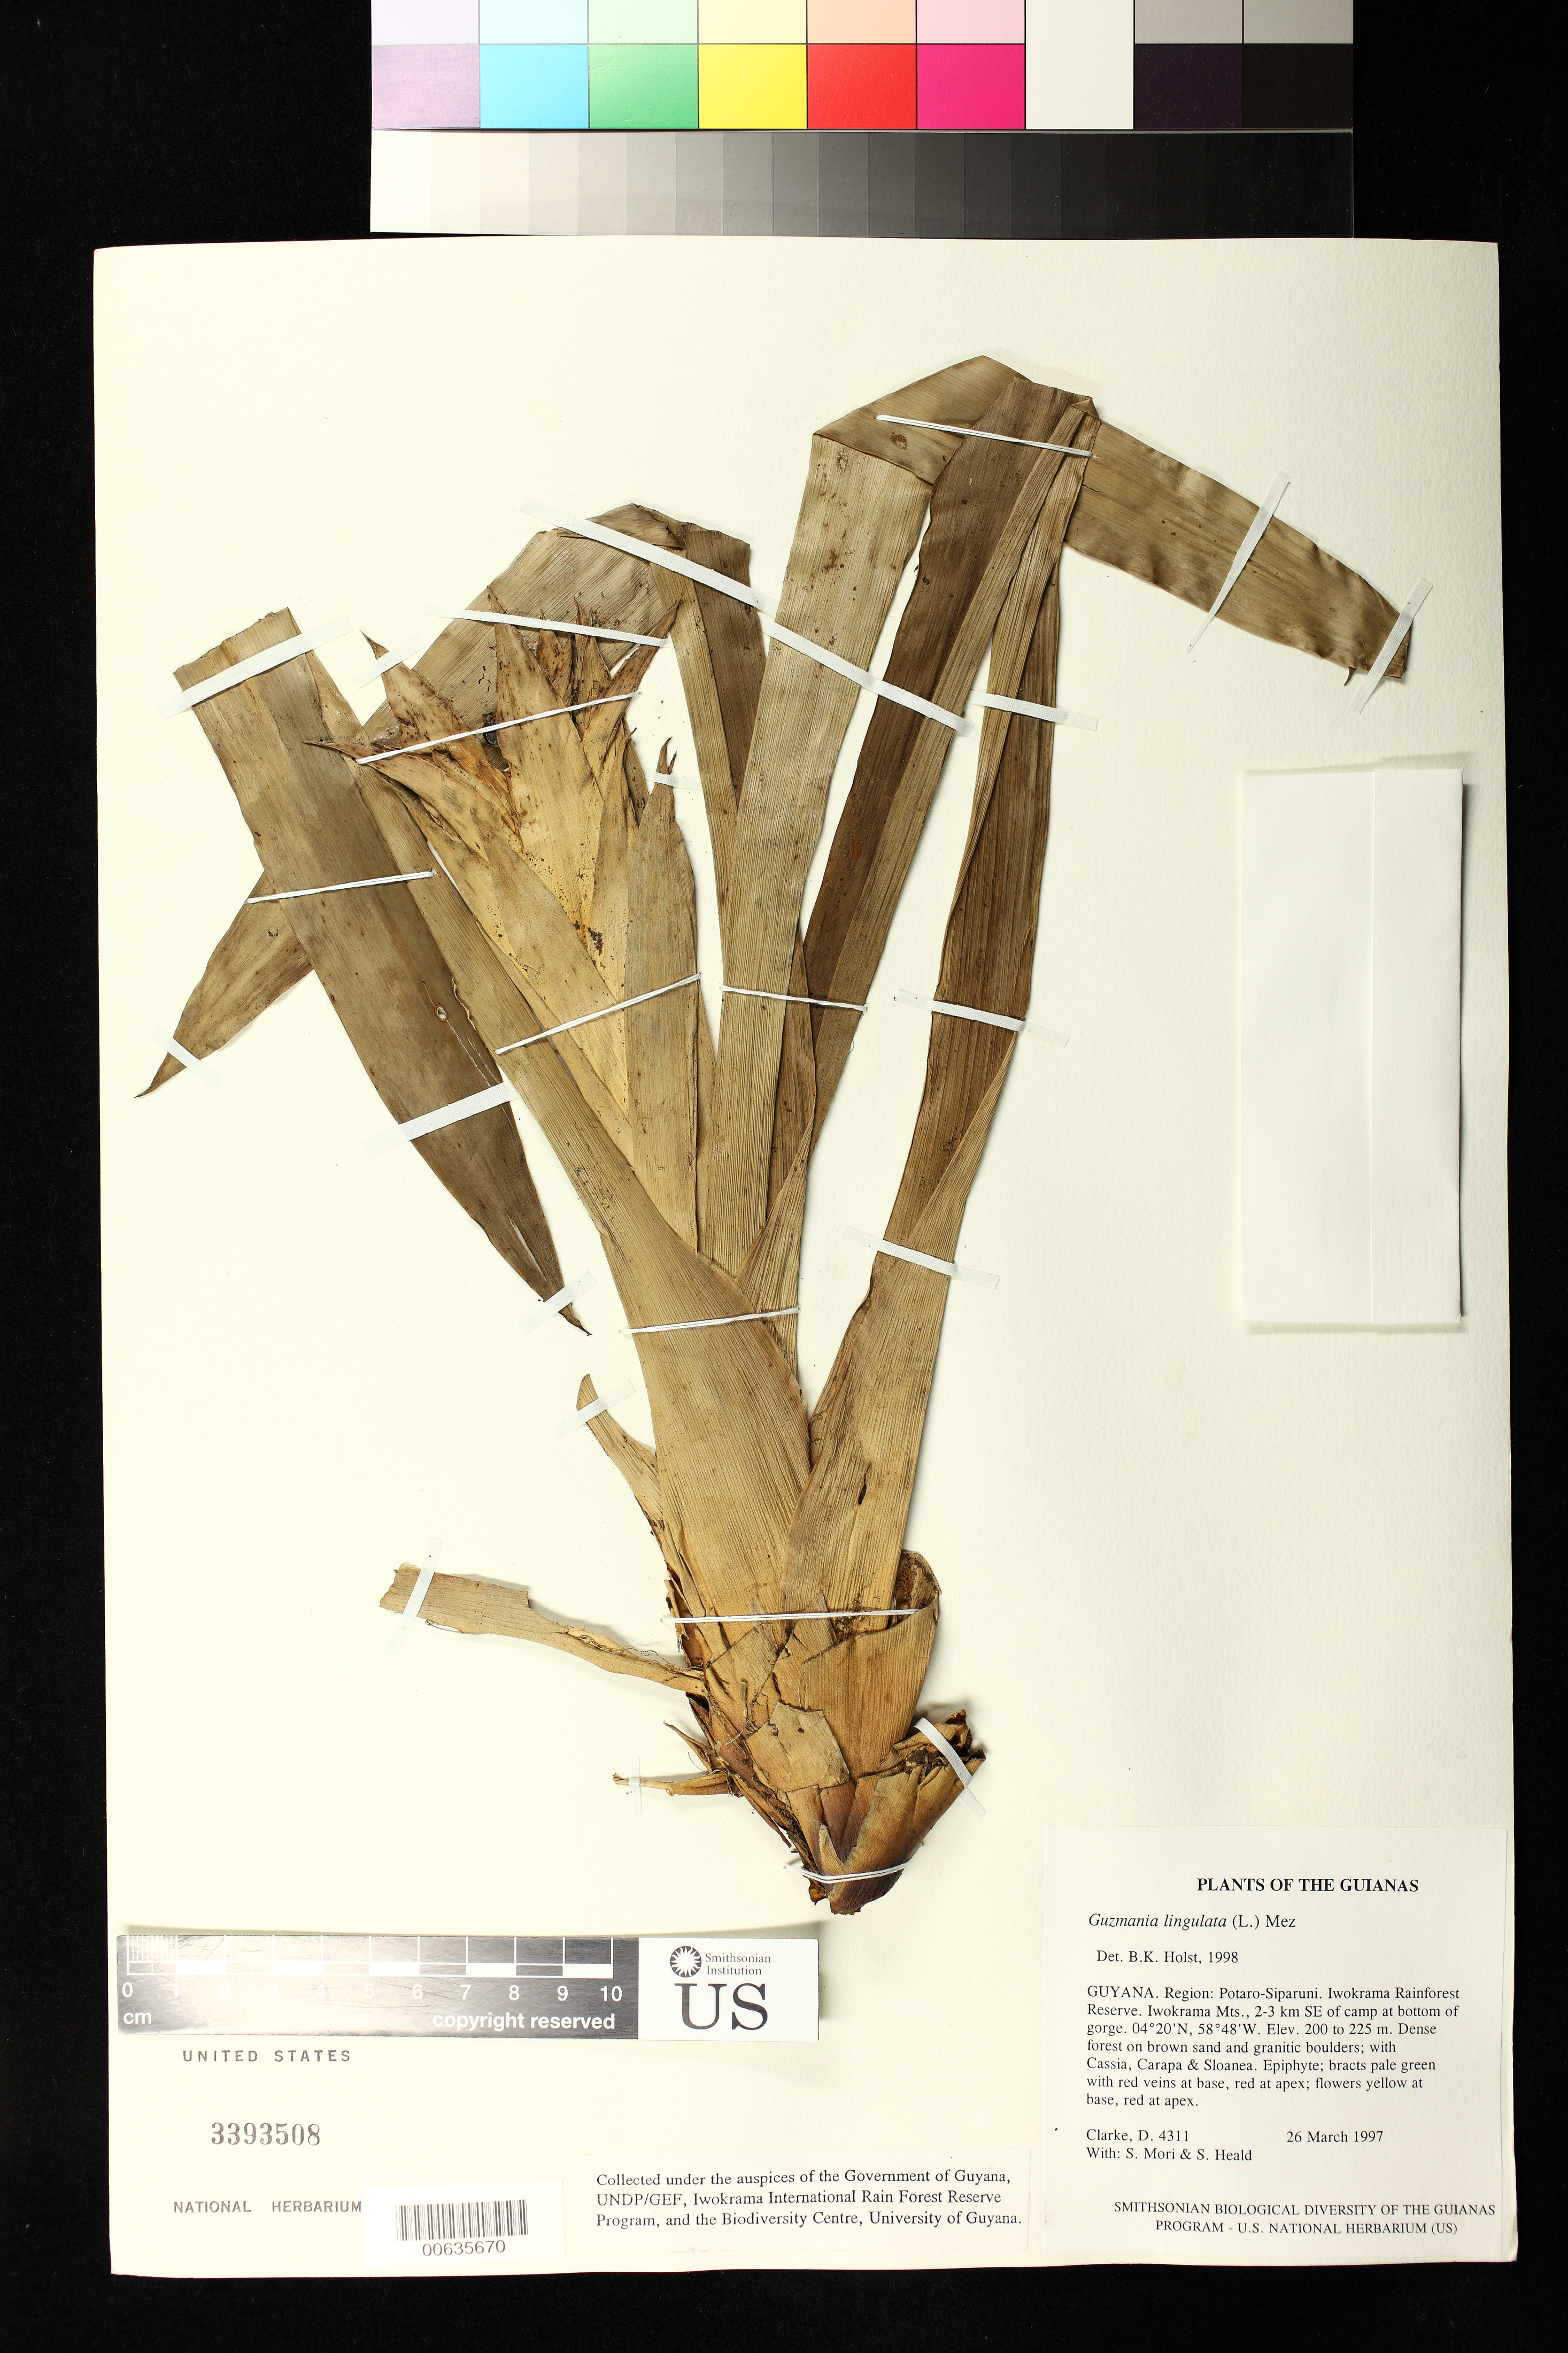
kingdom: Plantae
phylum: Tracheophyta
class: Liliopsida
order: Poales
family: Bromeliaceae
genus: Guzmania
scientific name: Guzmania lingulata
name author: (L.) Mez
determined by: Holst, Bruce K.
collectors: H. D. Clarke, S. Mori & S. Heald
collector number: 4311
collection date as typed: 26 March 1997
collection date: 1997-03-26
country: Guyana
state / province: Potaro-Siparuni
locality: Iwokrama Rainforest Reserve. Iwokrama Mts., 2-3 km SE of camp at bottom of gorge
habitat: Dense forest on brown sand and granitic boulders; with Cassia, Carapa & Sloanea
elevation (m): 200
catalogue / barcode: US 3393508